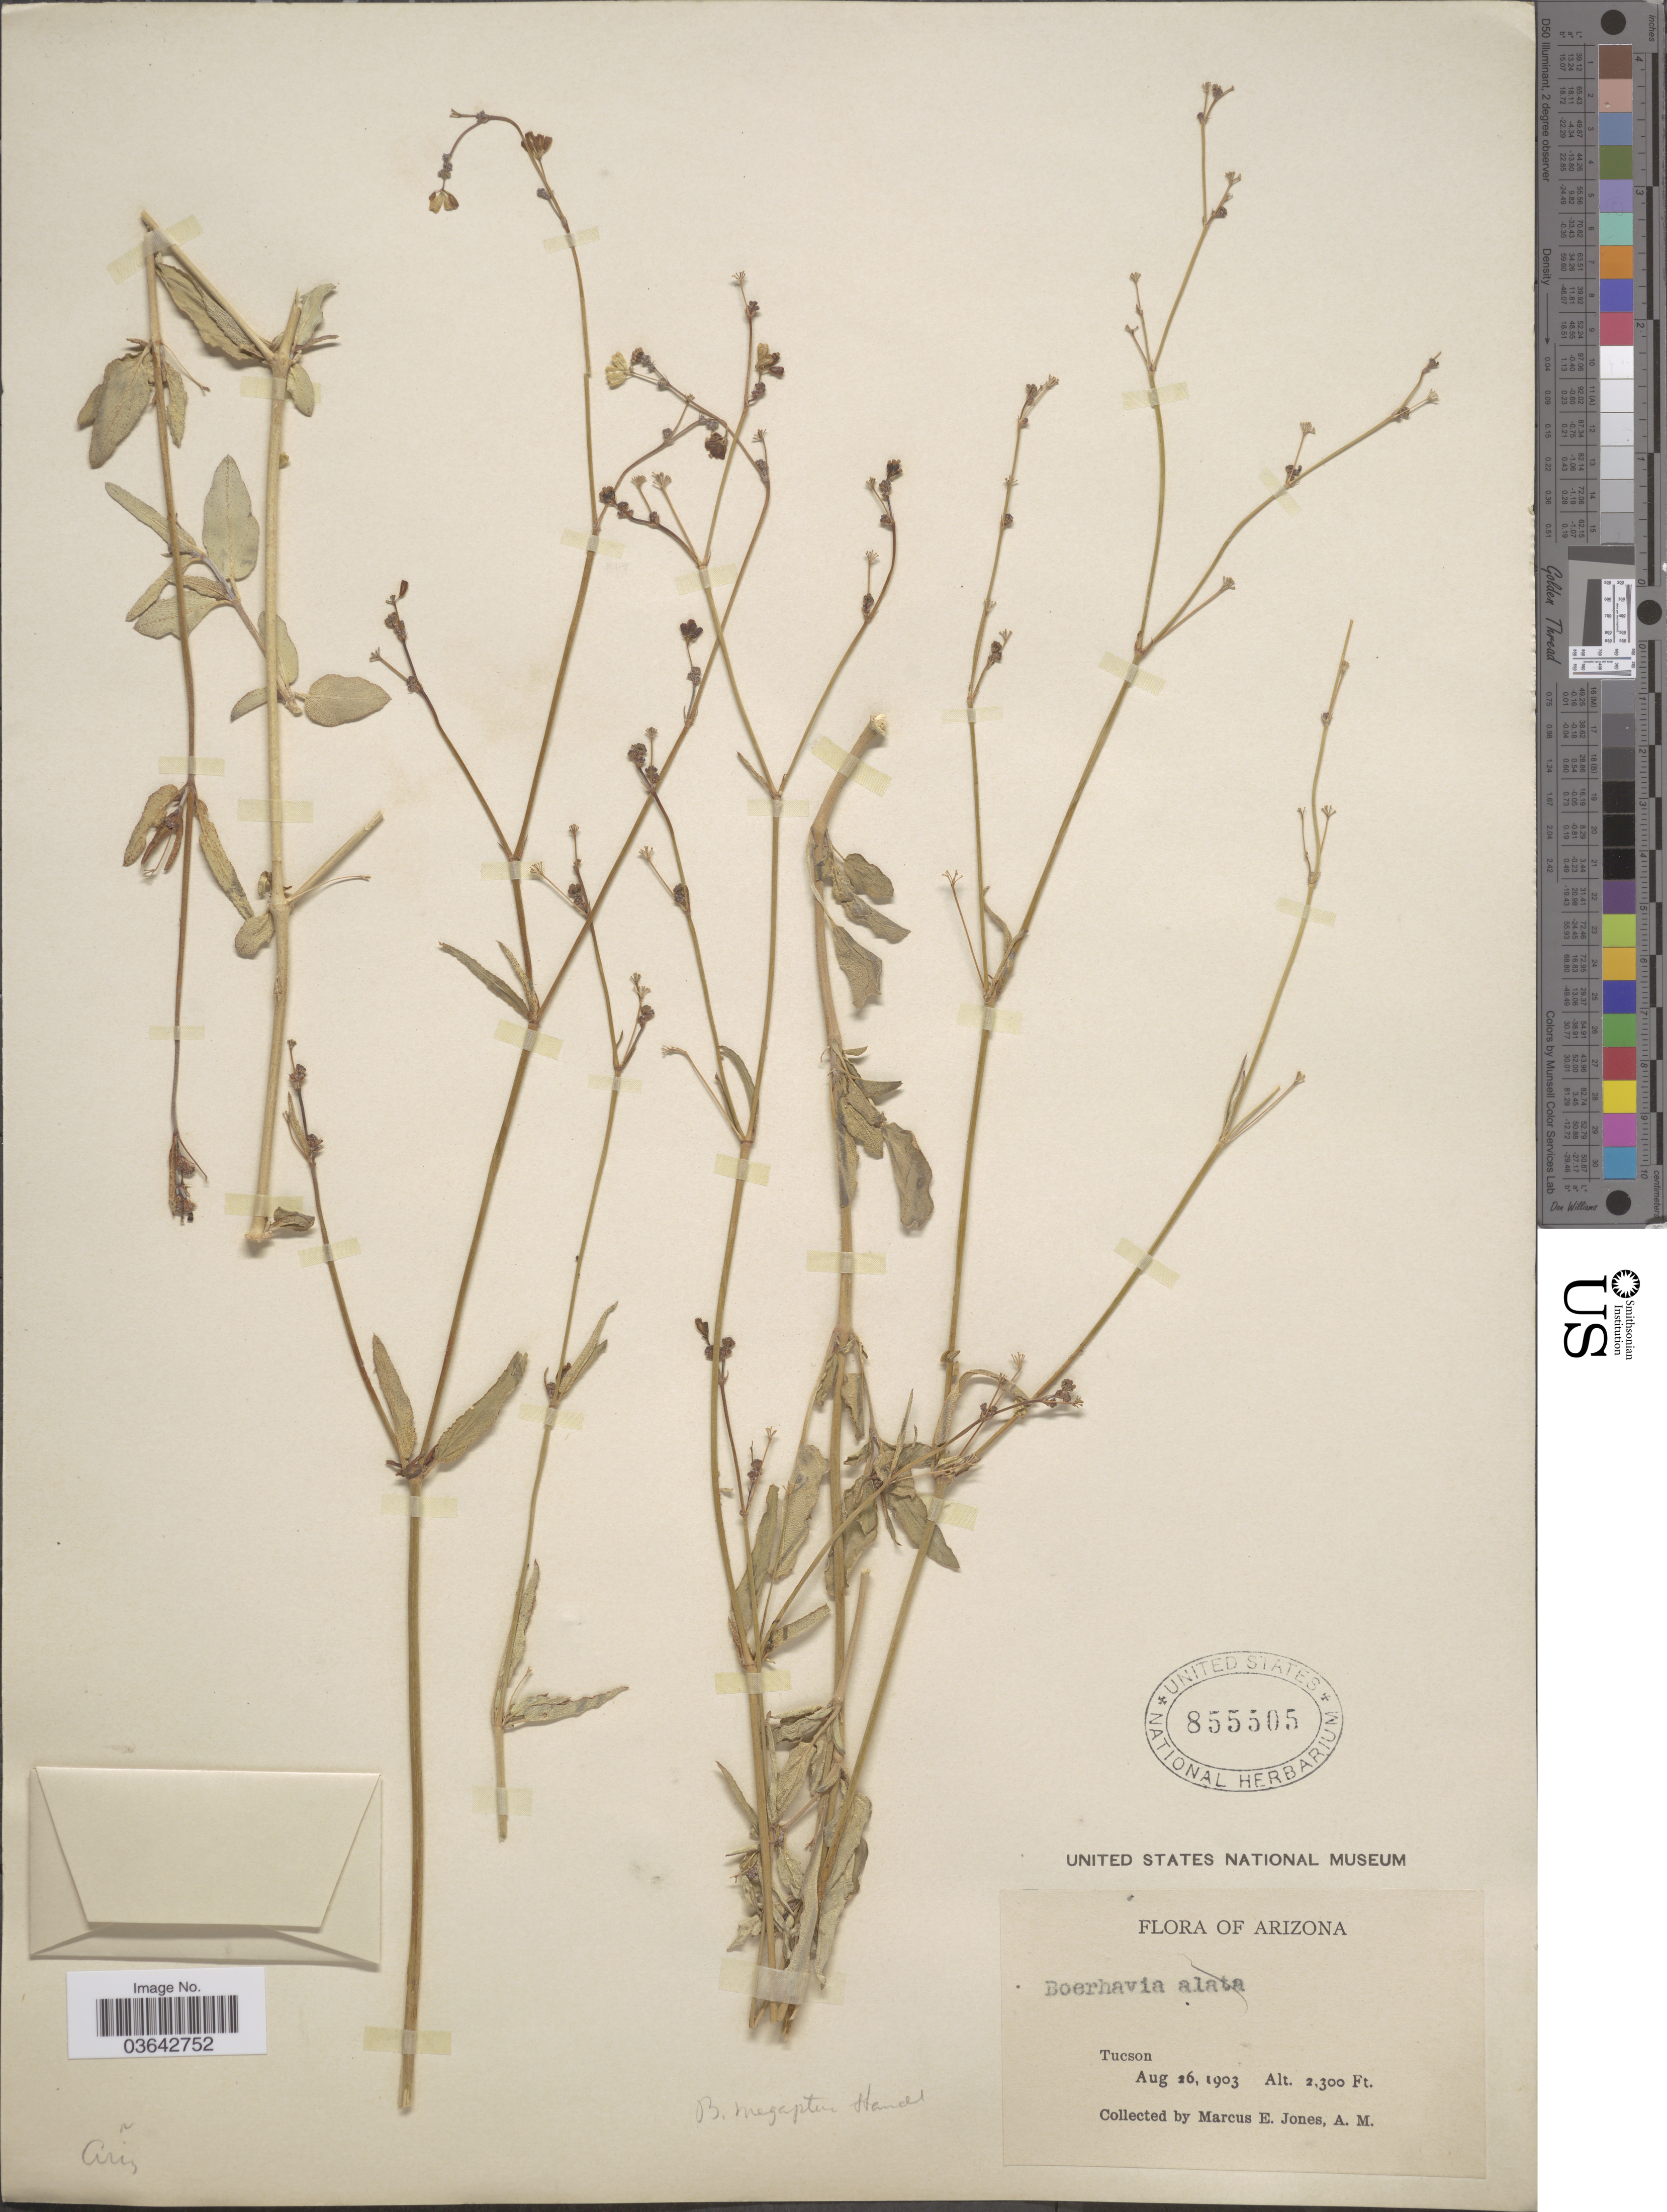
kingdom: Plantae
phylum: Tracheophyta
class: Magnoliopsida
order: Caryophyllales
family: Nyctaginaceae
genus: Boerhavia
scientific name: Boerhavia megaptera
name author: Standl.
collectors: M. E. Jones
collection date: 1903-08-26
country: United States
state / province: Arizona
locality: Tucson.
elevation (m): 701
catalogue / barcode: US 855505